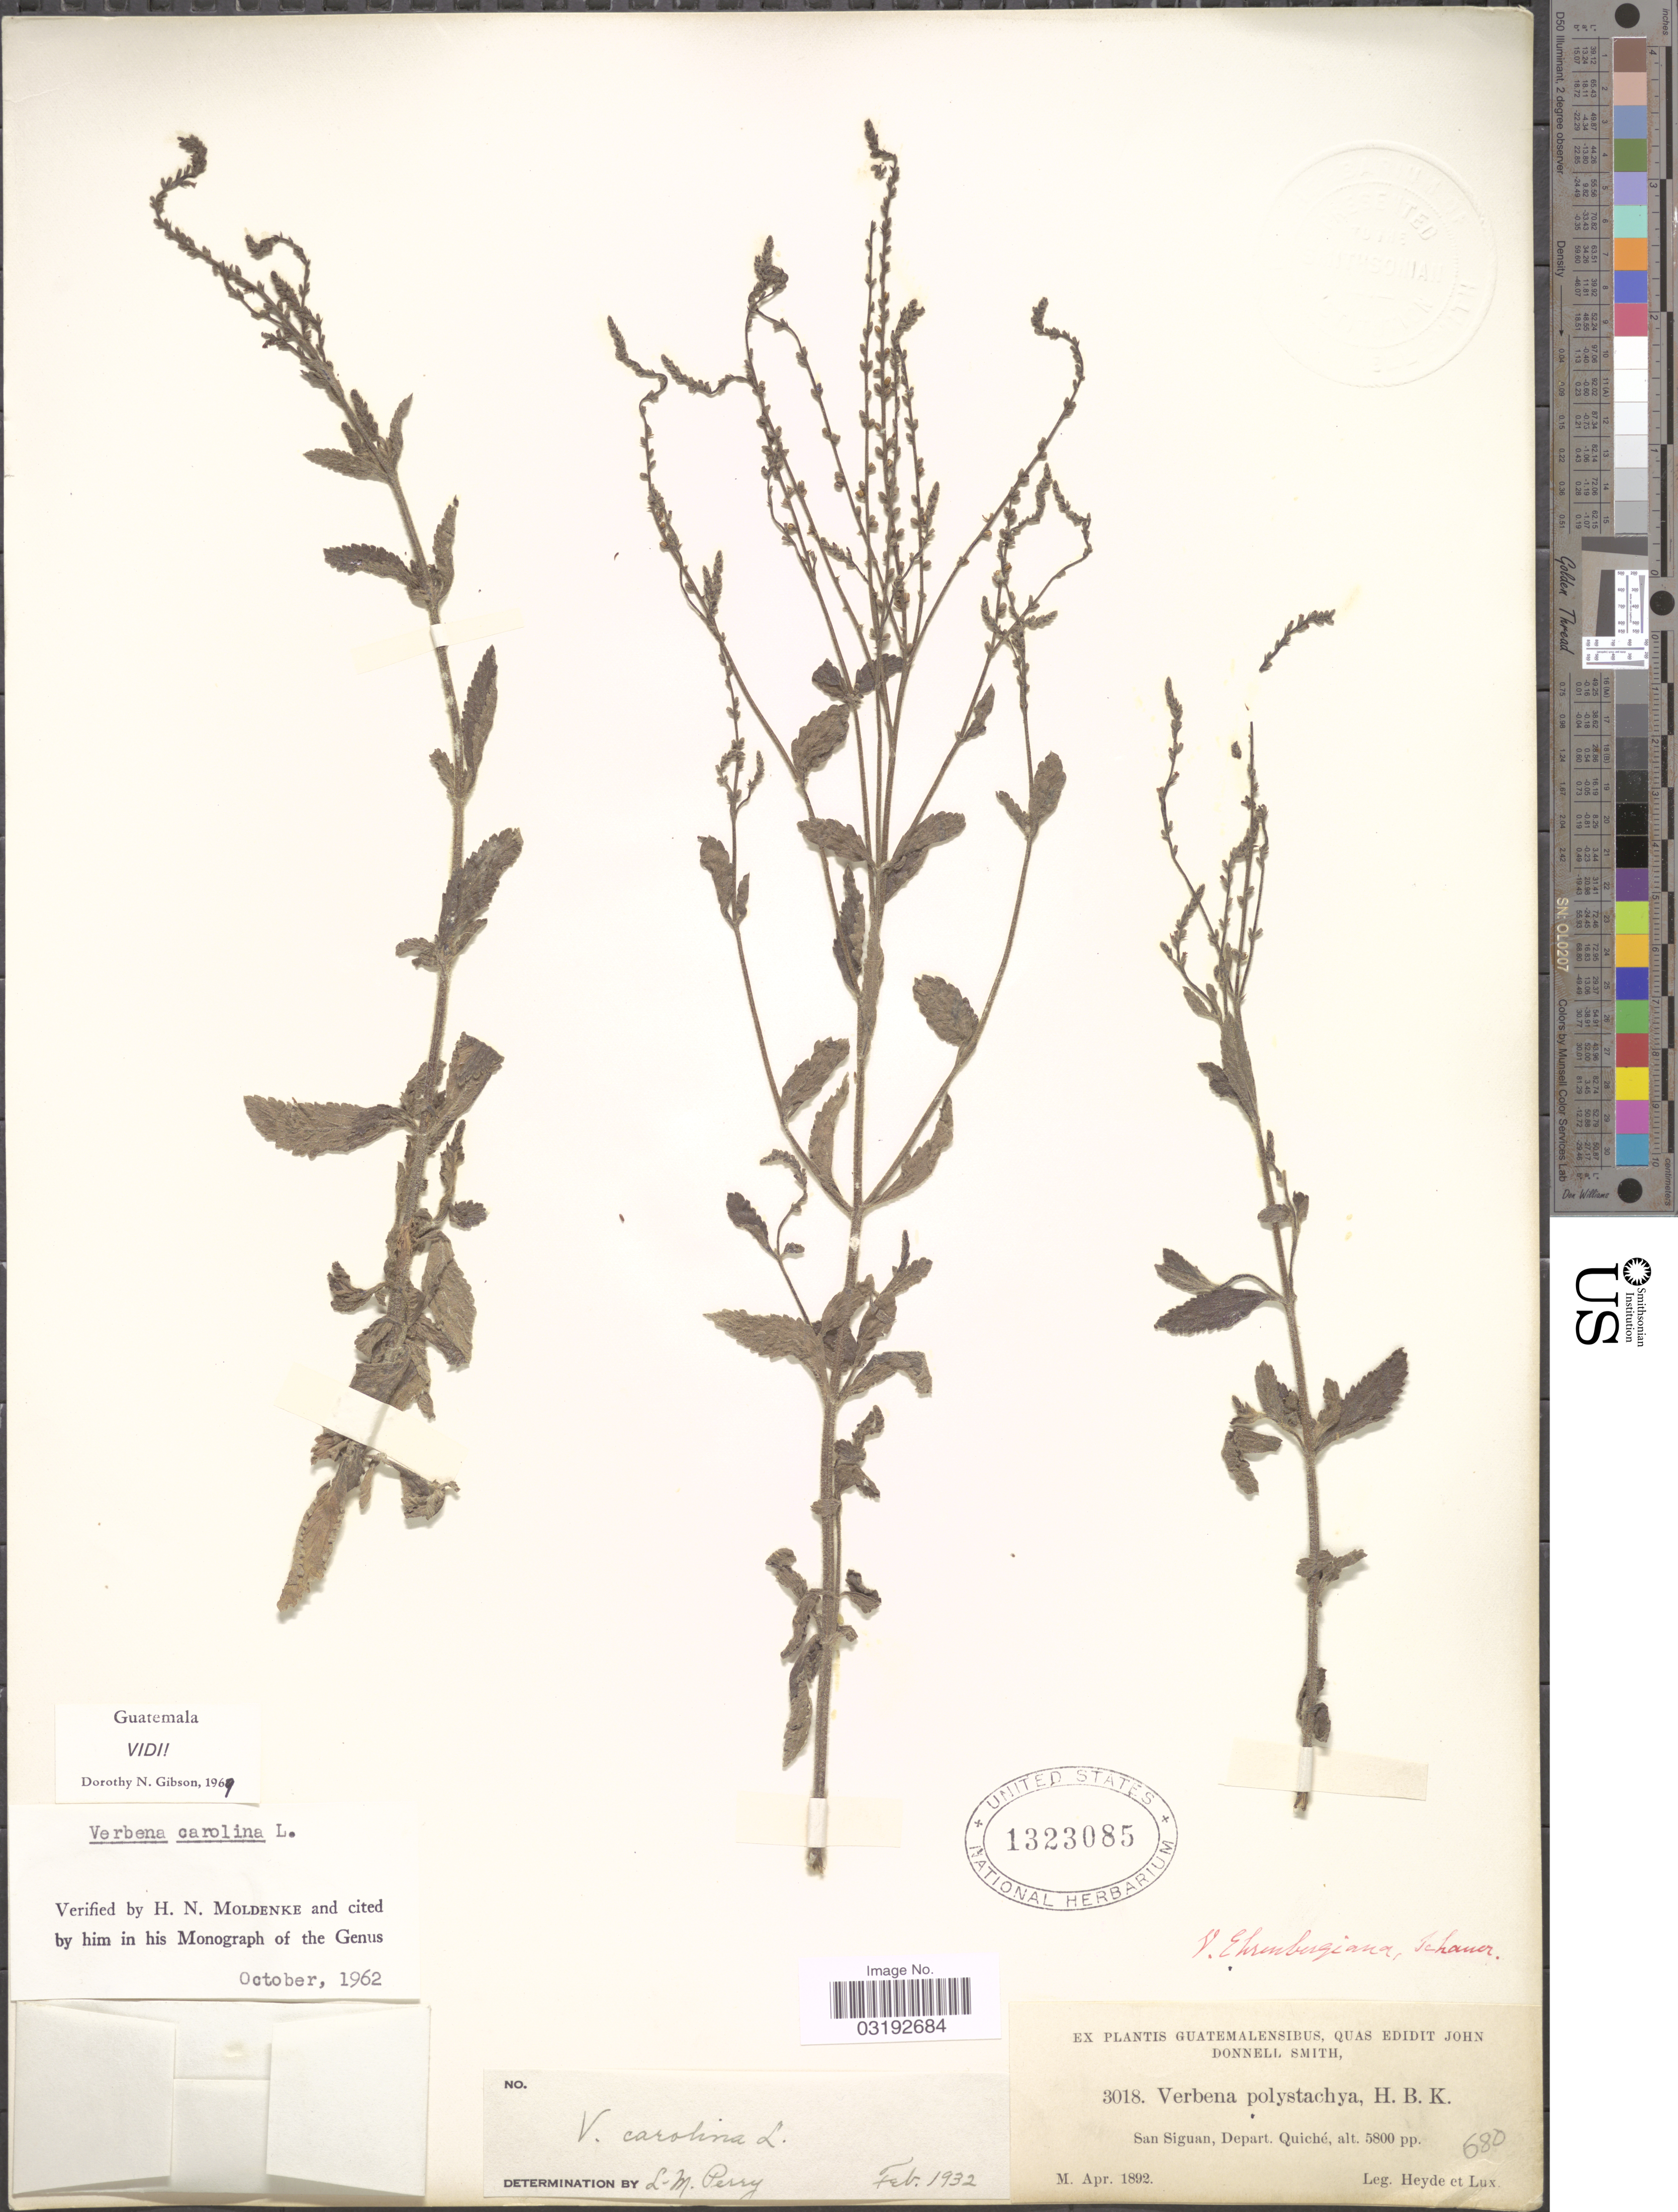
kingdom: Plantae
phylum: Tracheophyta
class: Magnoliopsida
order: Lamiales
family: Verbenaceae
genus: Verbena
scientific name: Verbena carolina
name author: L.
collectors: Heyde & Lux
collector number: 3018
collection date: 1892-04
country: Guatemala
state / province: El Quiché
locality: San Siguan, Depart. Quiché.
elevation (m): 1768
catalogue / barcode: US 1323085